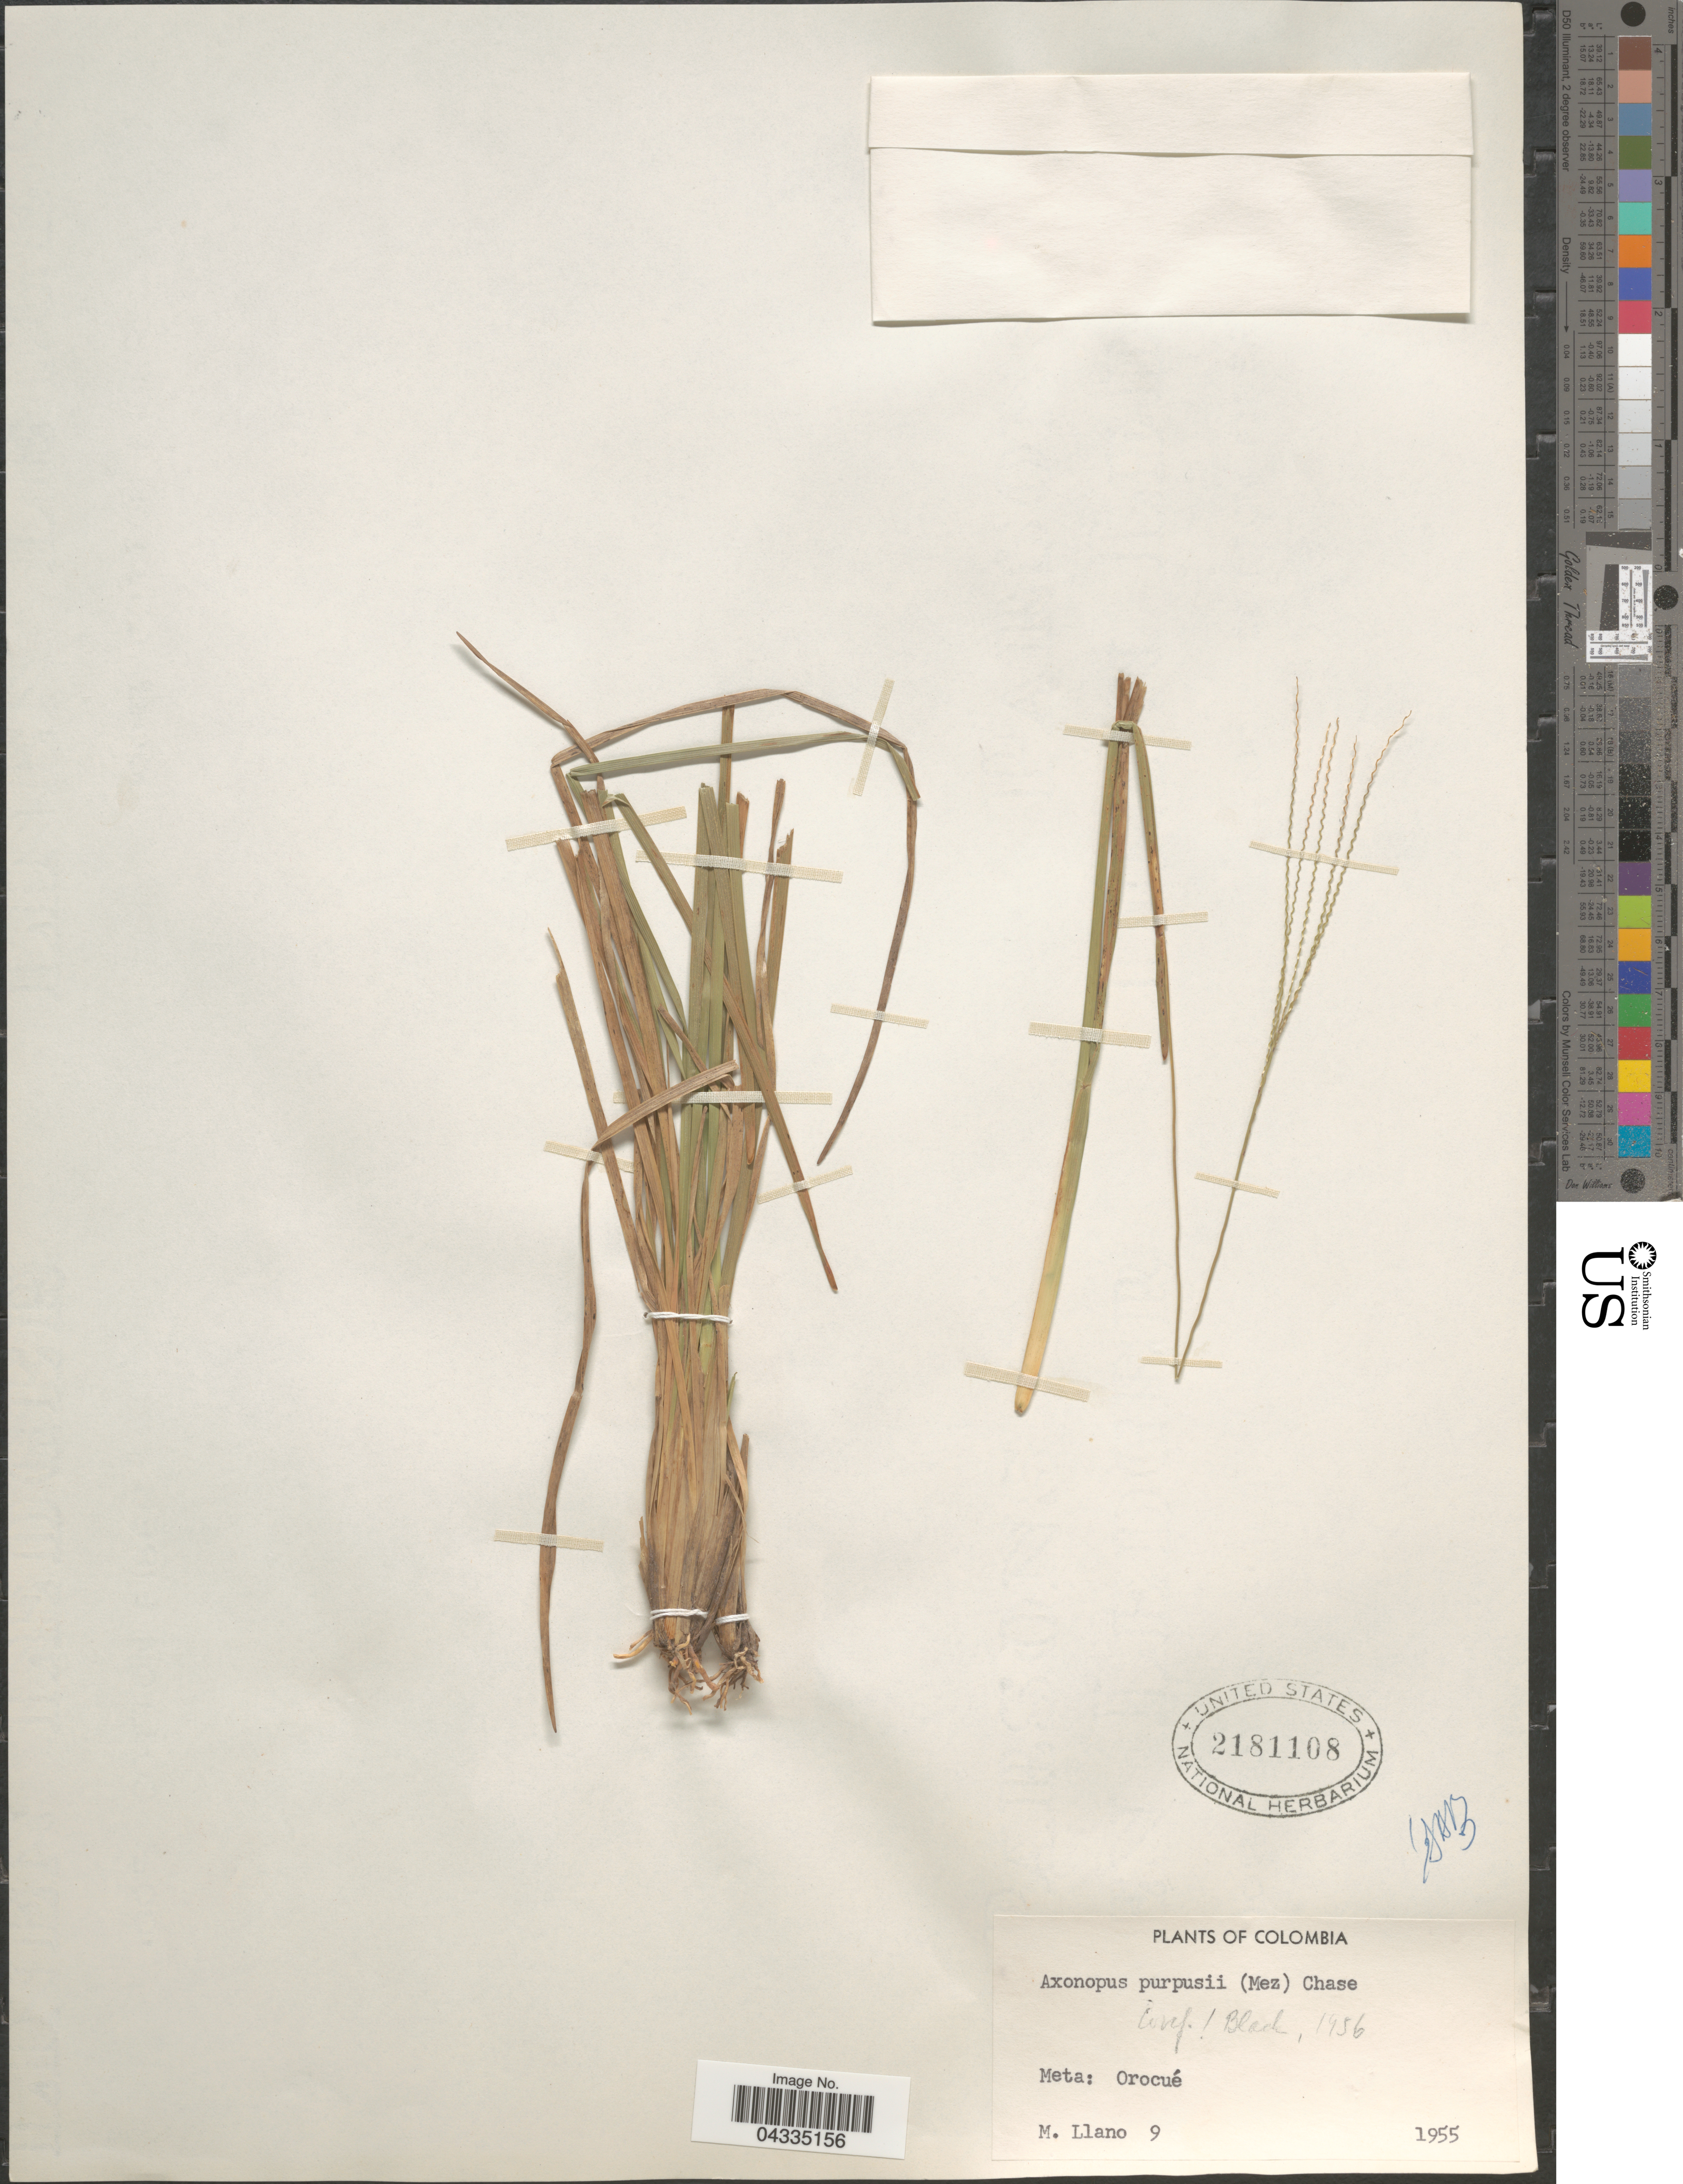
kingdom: Plantae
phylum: Tracheophyta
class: Liliopsida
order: Poales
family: Poaceae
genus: Axonopus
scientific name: Axonopus purpusii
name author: (Mez) Chase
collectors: M. Llano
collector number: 9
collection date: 1955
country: Colombia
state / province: Meta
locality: Orocué.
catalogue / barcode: US 2181108